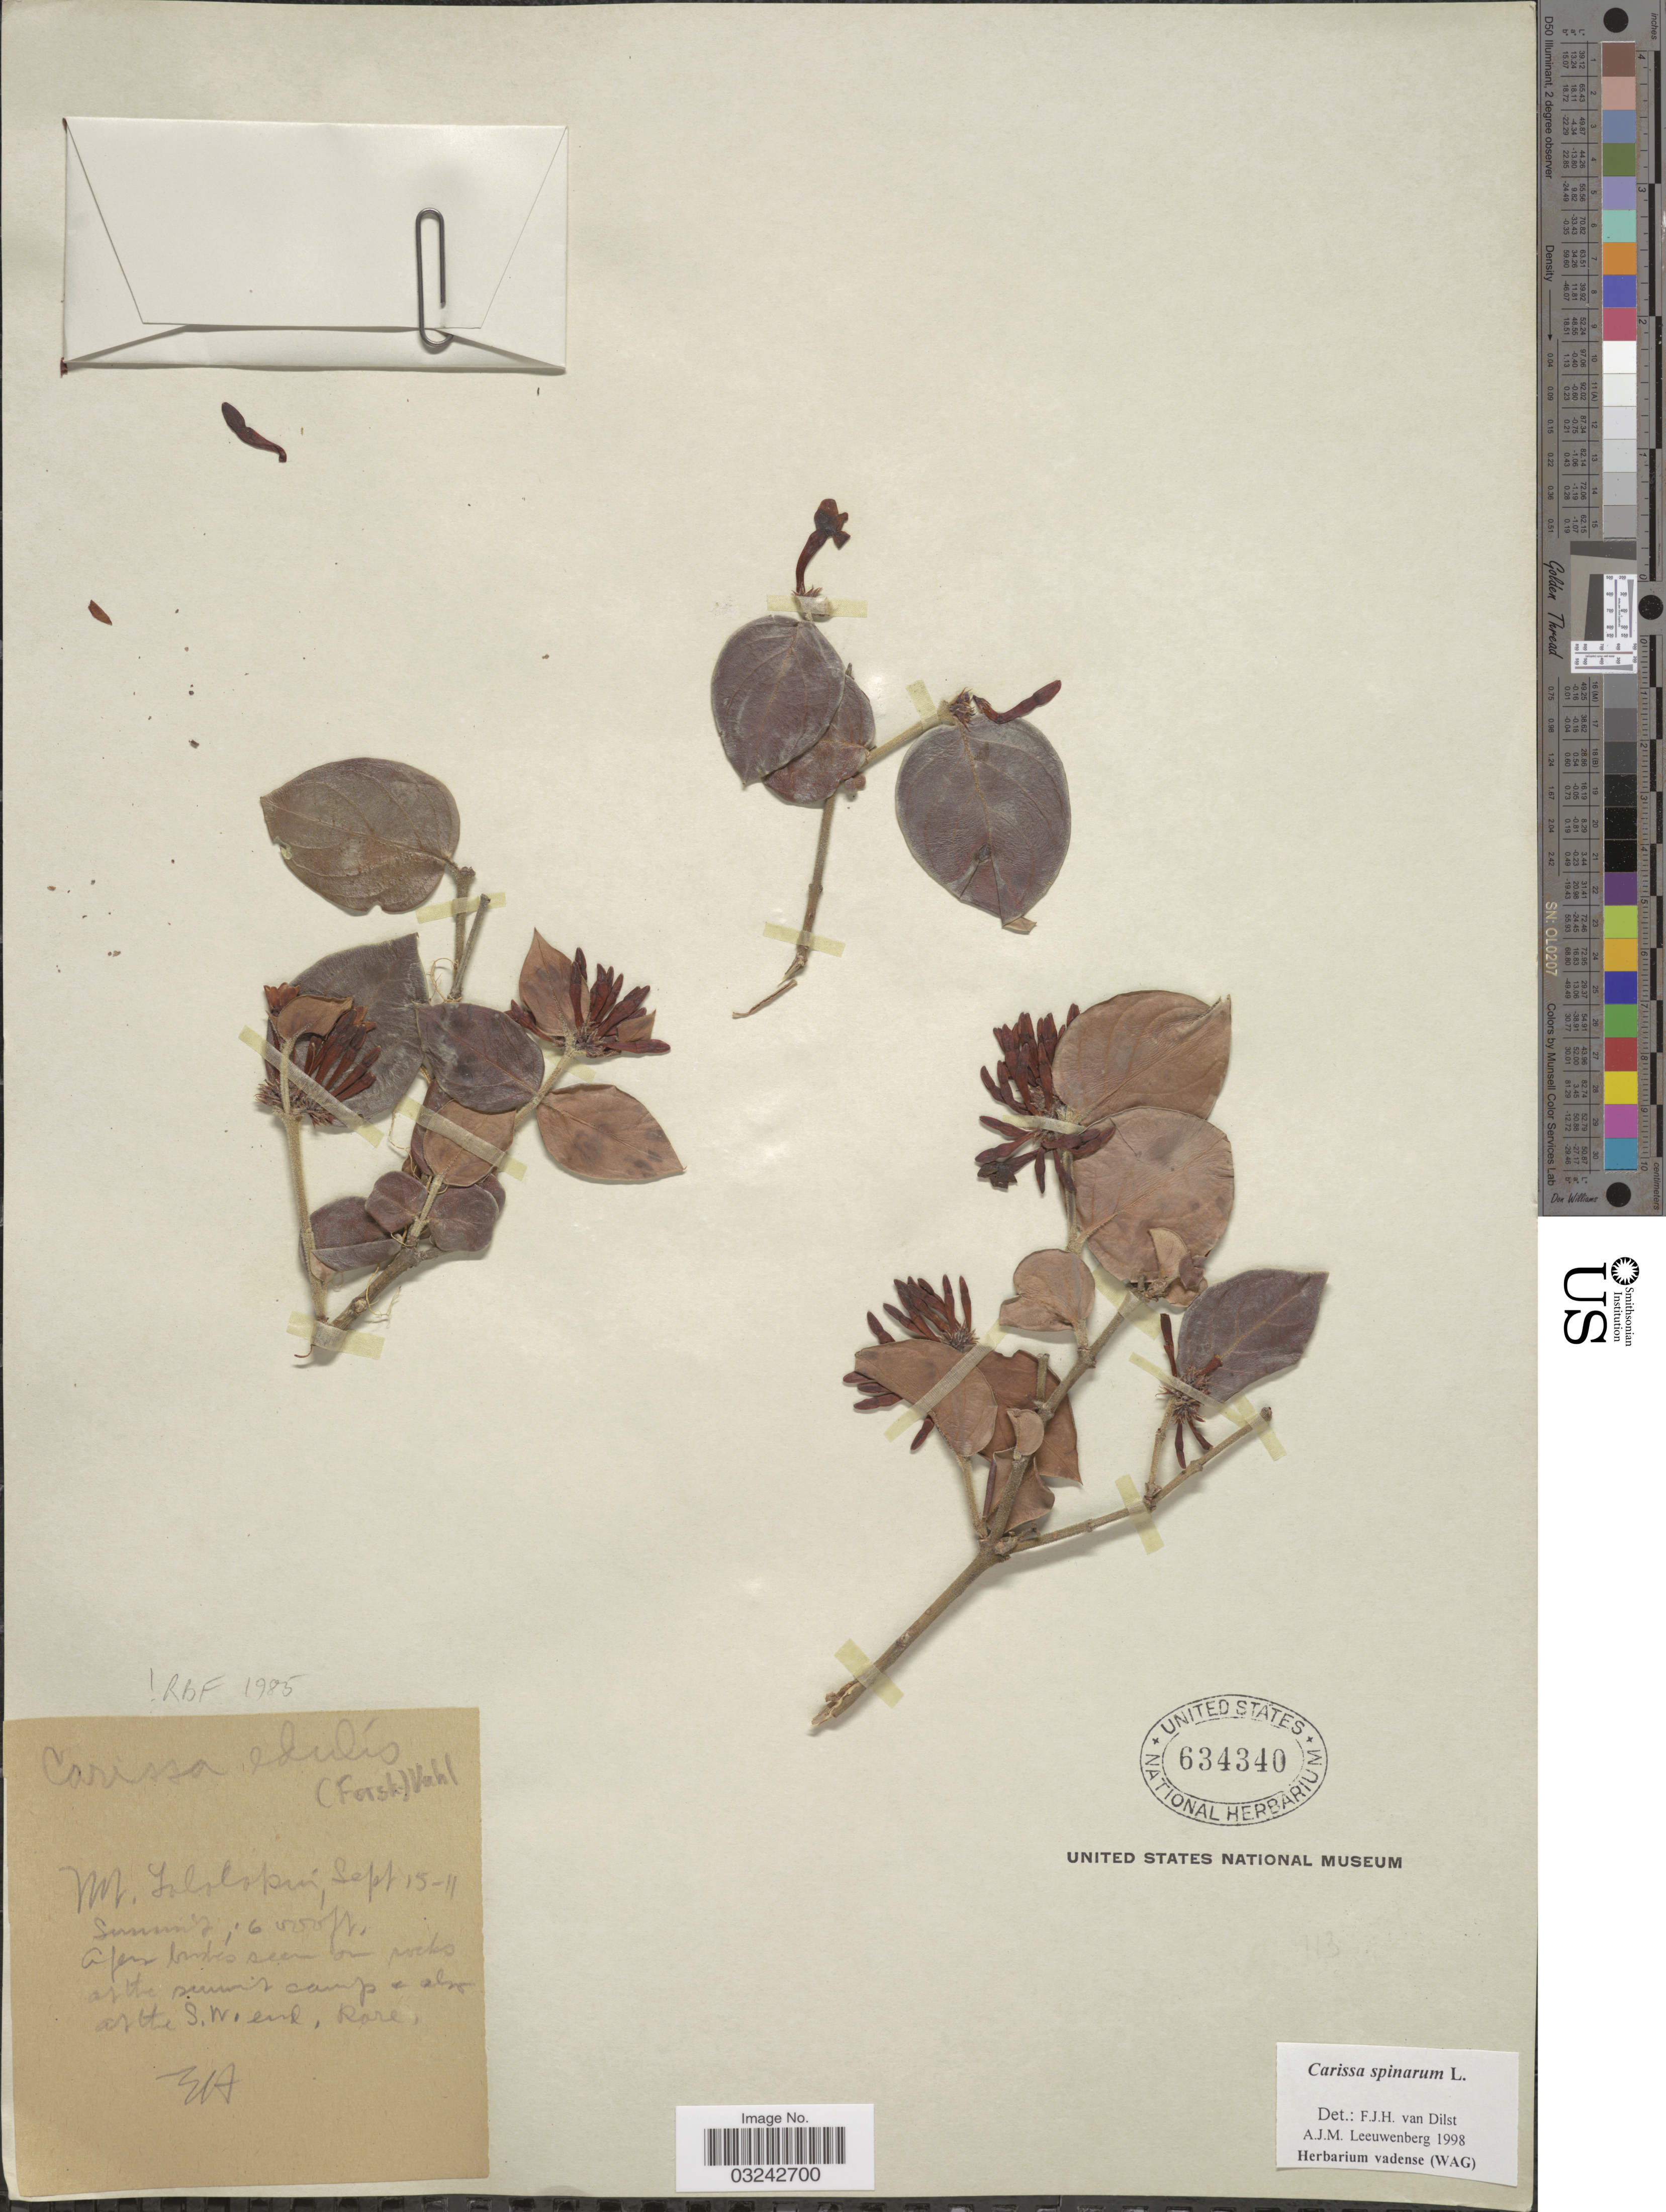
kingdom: Plantae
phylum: Tracheophyta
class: Magnoliopsida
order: Gentianales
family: Apocynaceae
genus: Carissa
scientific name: Carissa spinarum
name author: L.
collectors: E. H.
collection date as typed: Transcribed d/m/y: 15/9/11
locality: Mt. Talolopin[interpreted]. Summit. At the summit camp and also at the S.W. end.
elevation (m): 1829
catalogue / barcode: US 634340